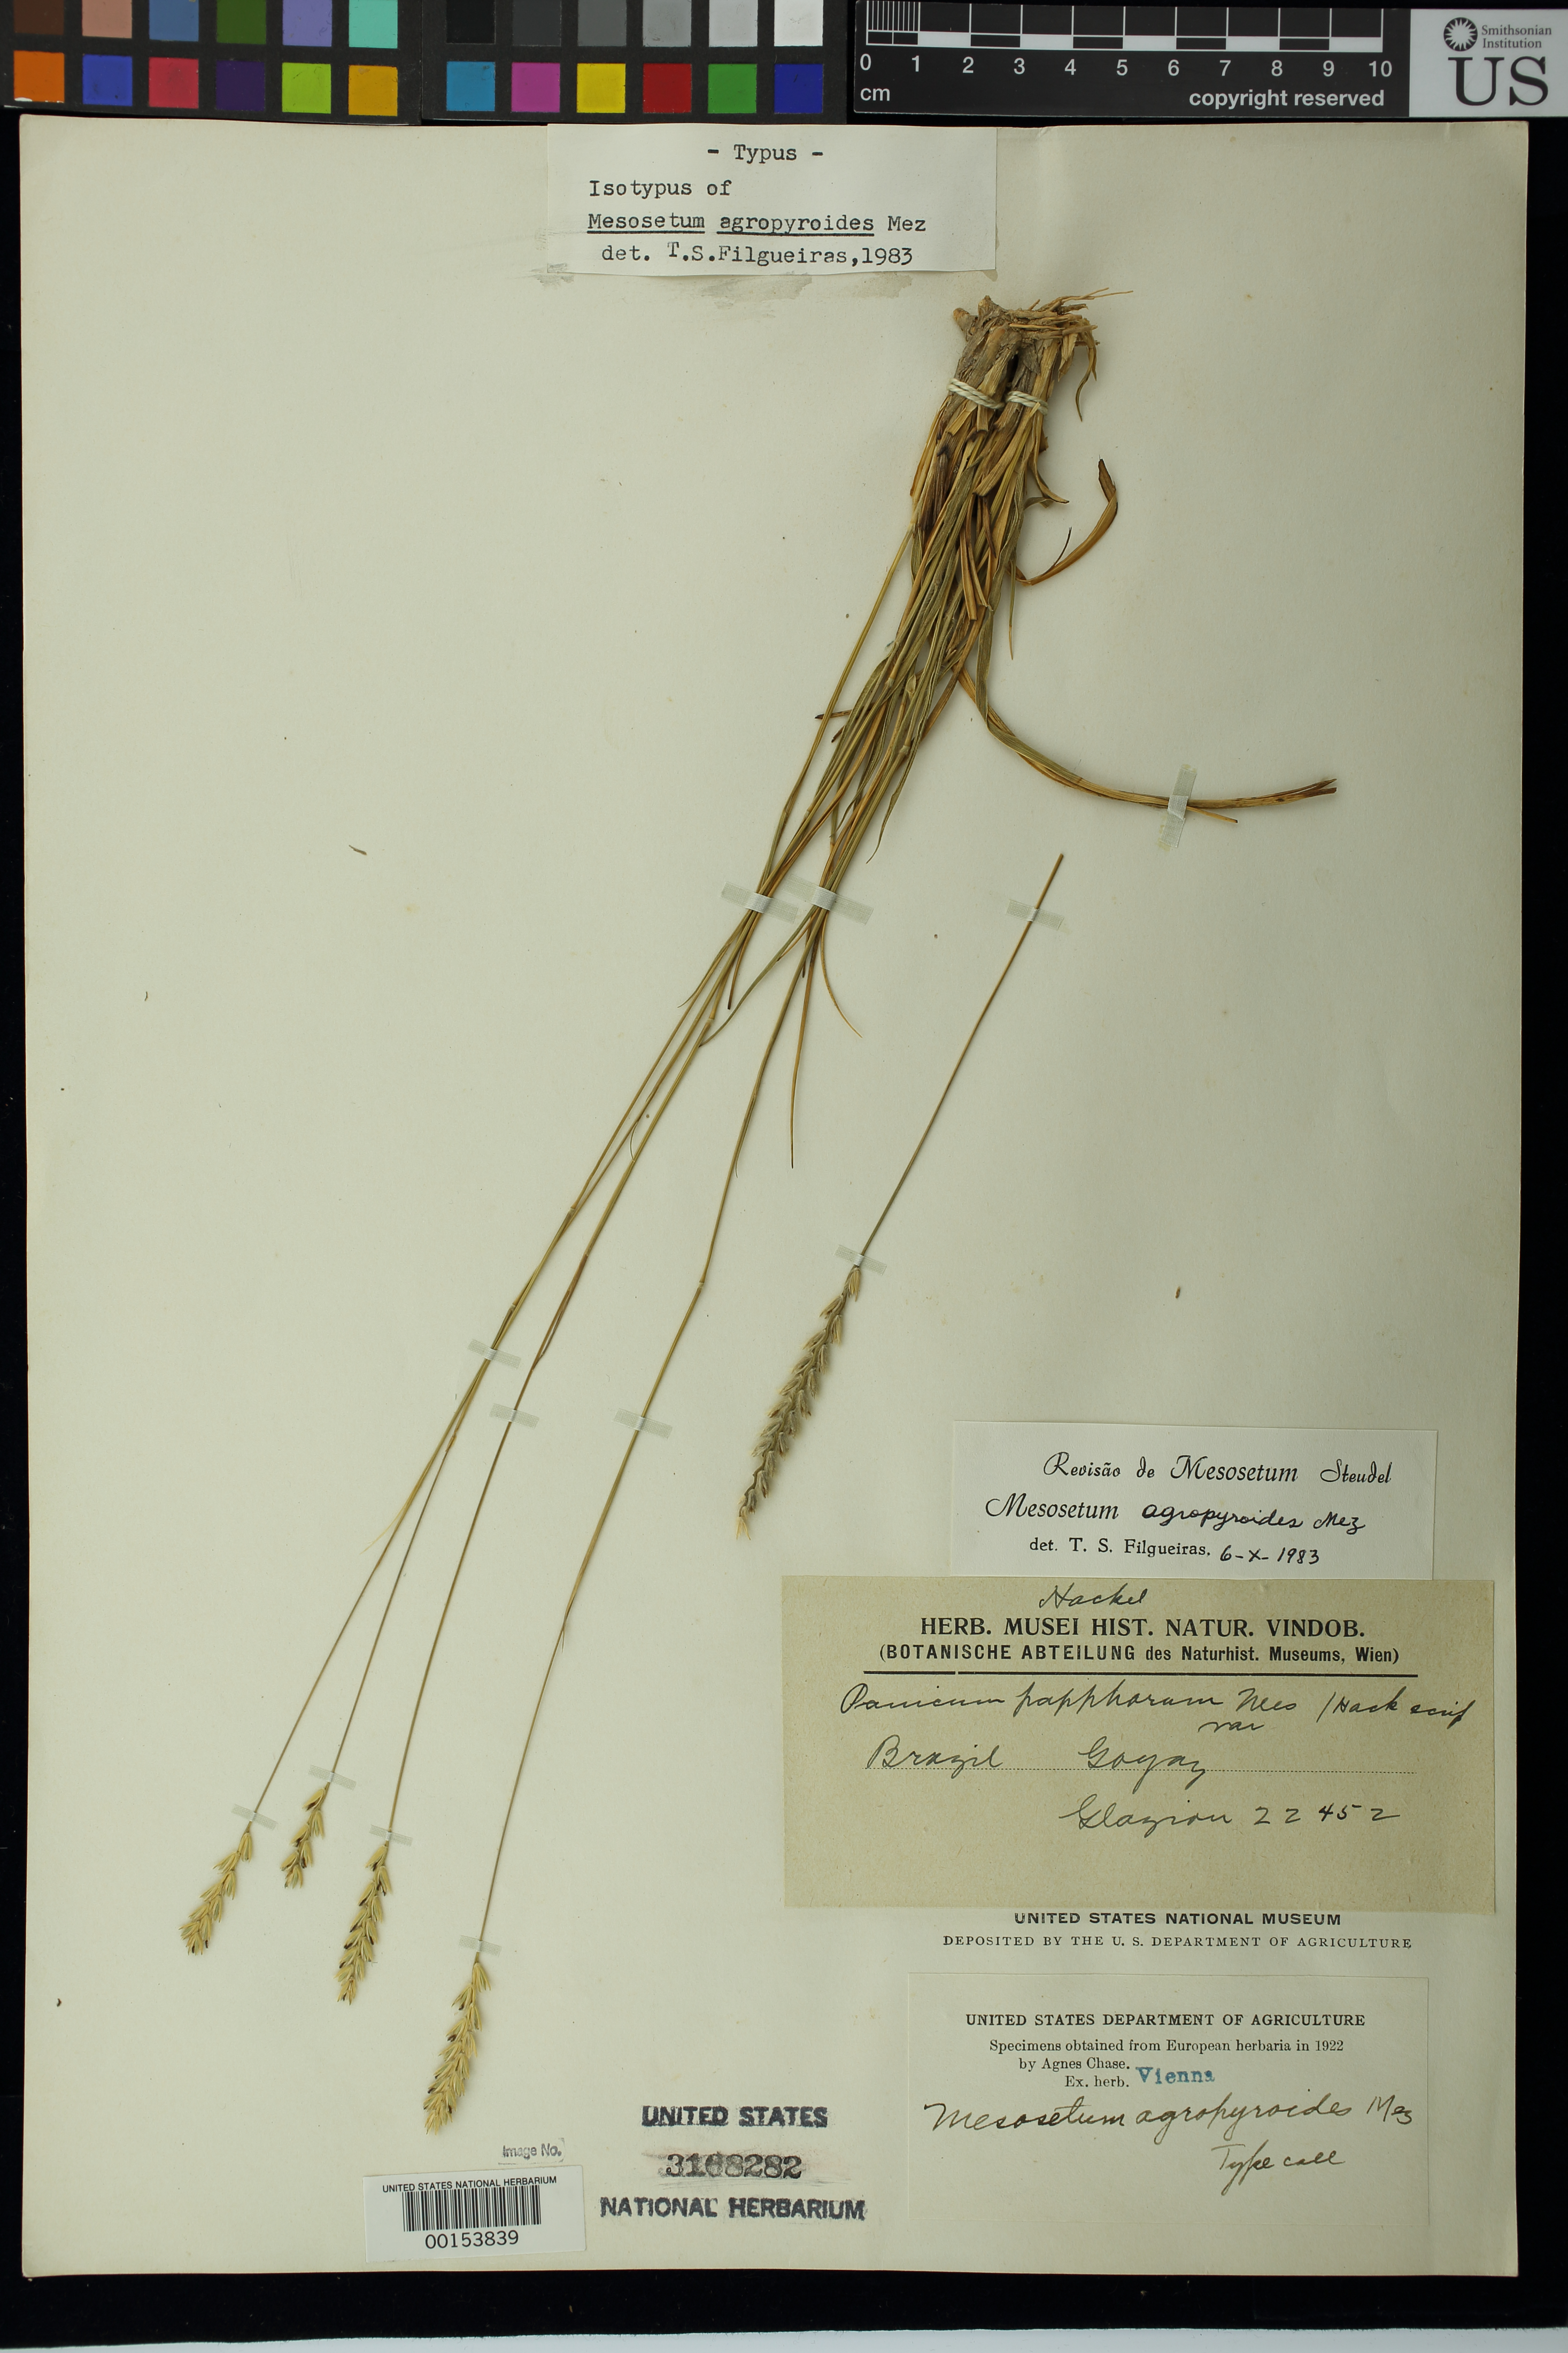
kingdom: Plantae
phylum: Tracheophyta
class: Liliopsida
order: Poales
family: Poaceae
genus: Mesosetum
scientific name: Mesosetum agropyroides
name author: Mez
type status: Isotype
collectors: A. F. M. Glaziou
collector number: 22452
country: Brazil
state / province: Goiás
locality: Inter Porto Imperial et Lunie, ad flum Tocantins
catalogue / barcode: US 3168282